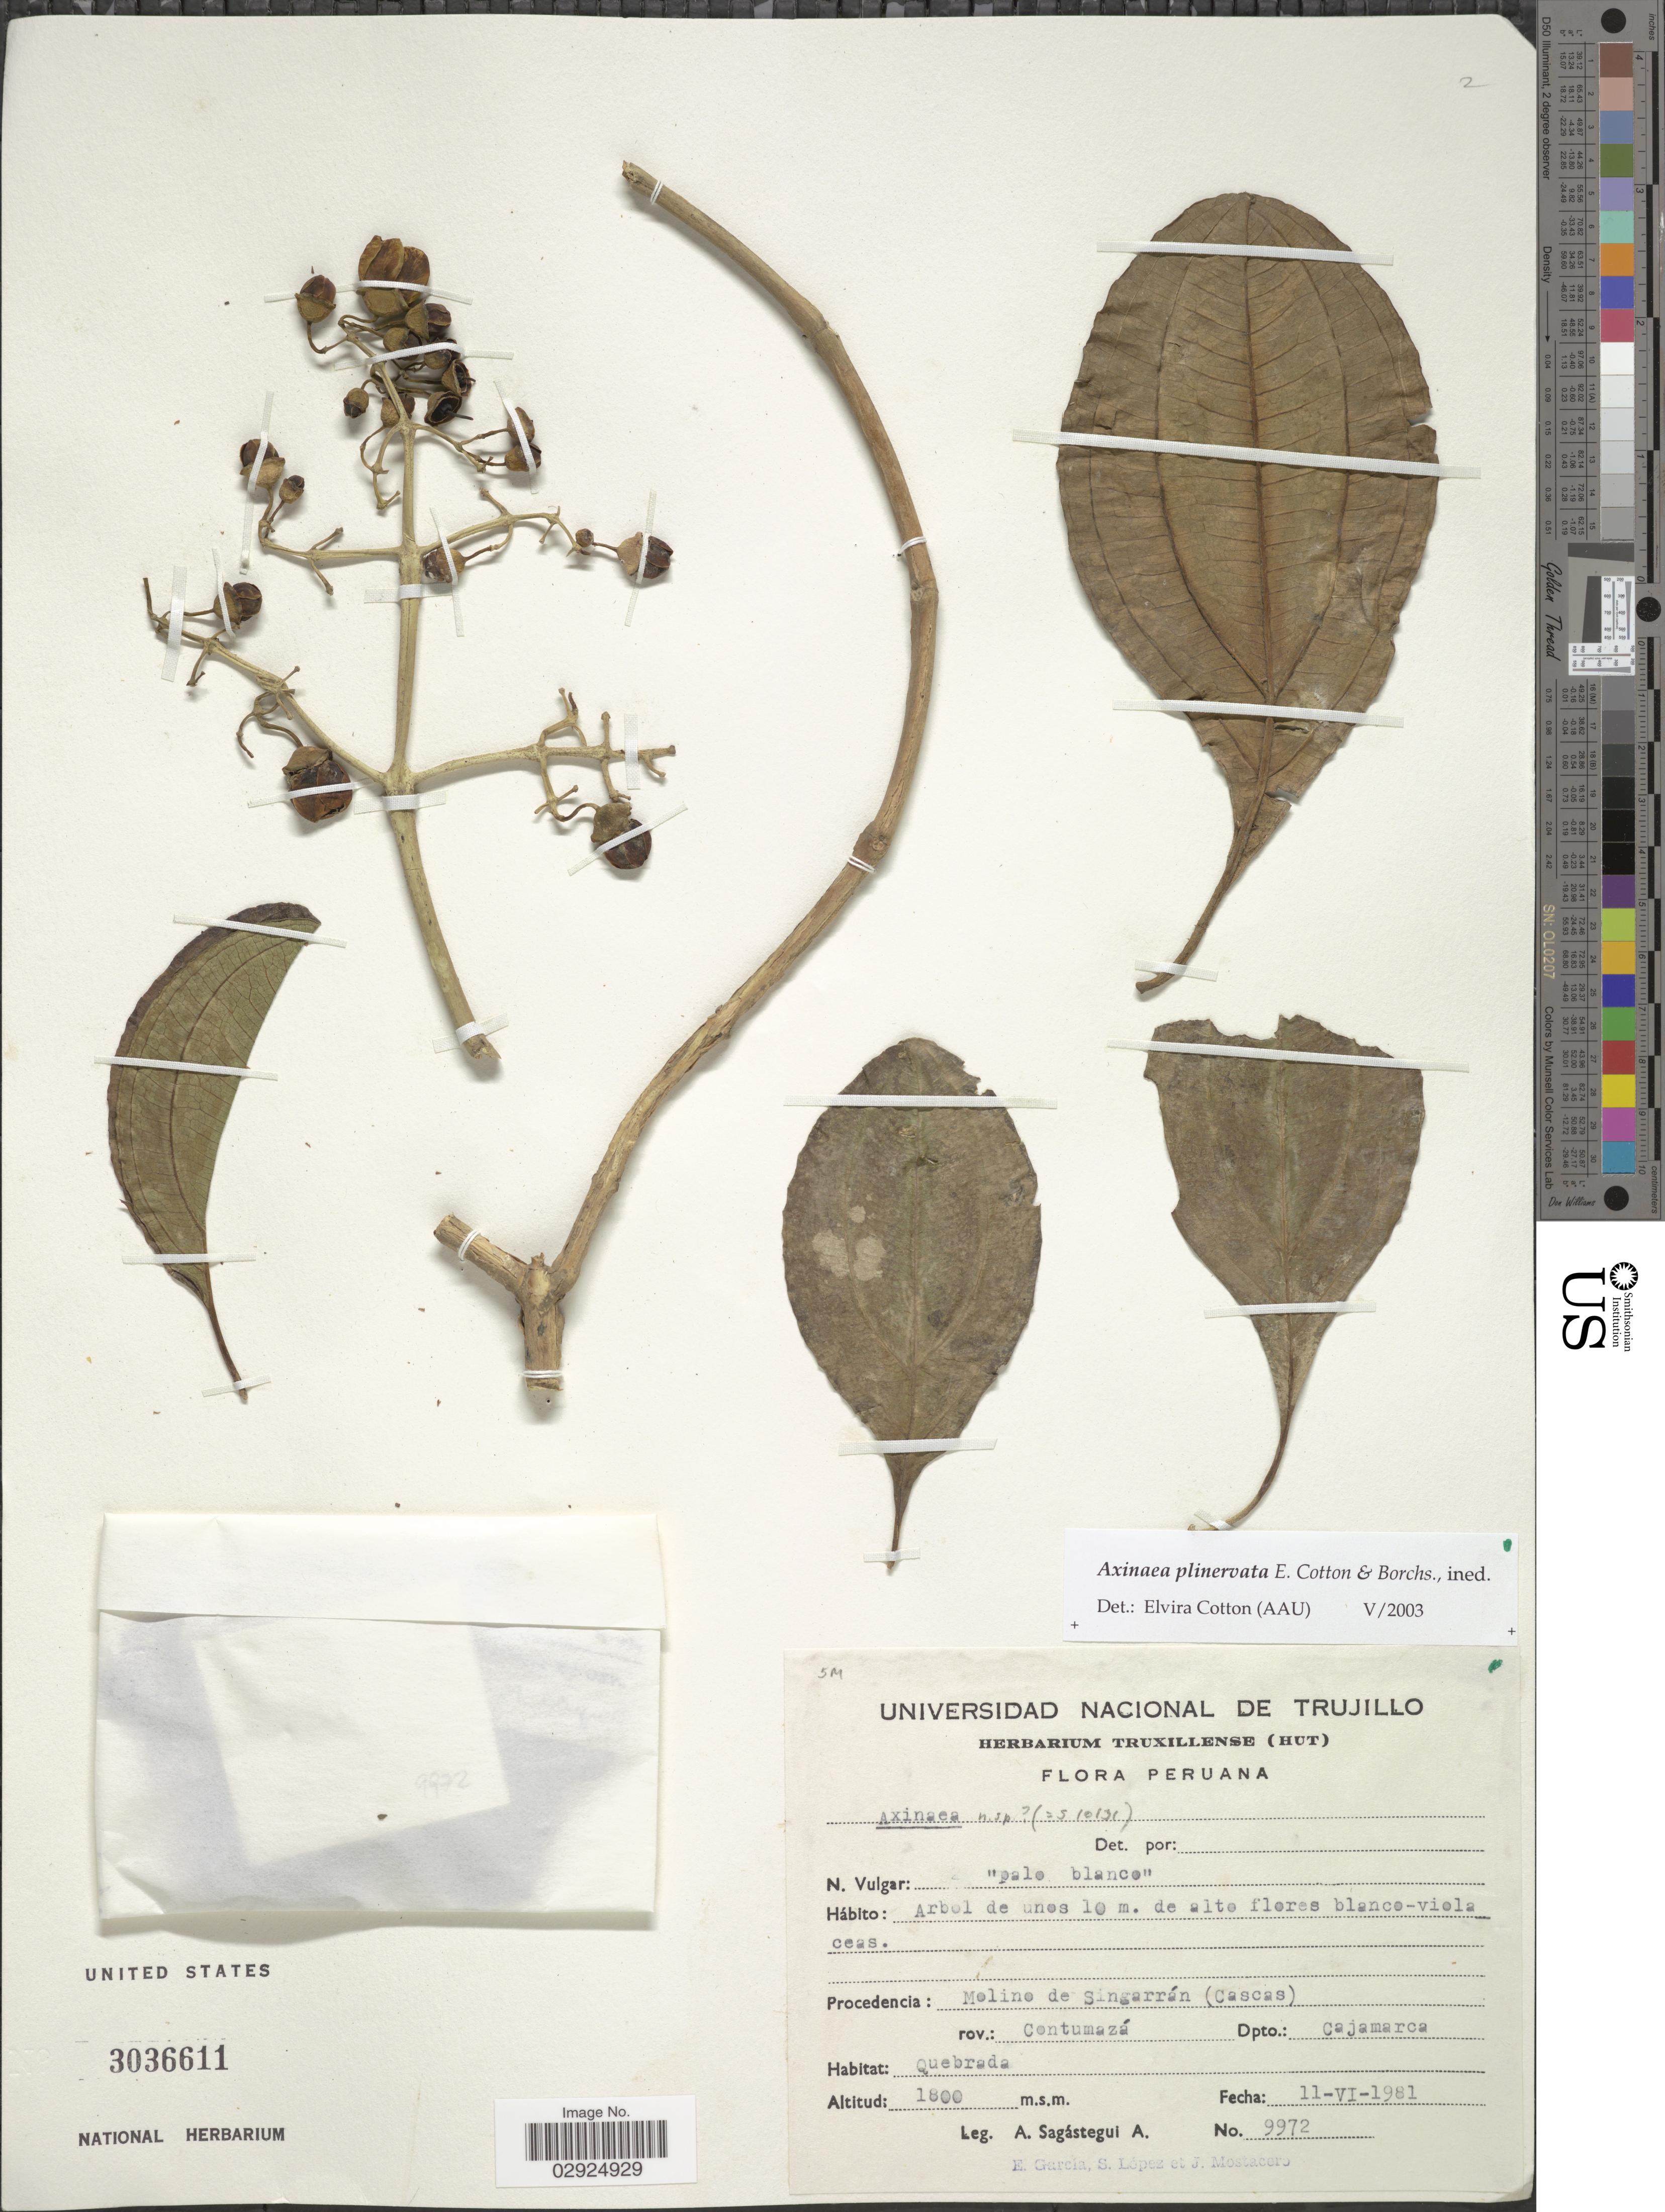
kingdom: Plantae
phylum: Tracheophyta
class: Magnoliopsida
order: Myrtales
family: Melastomataceae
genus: Axinaea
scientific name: Axinaea plinervata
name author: E. Cotton & Borchs.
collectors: A. Sagástegui A., E. García, S. Lopez & J. Mostacero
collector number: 9972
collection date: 1981-06-11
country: Peru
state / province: Cajamarca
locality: Procedencia: Molino de Singarrán (Cascas), Prov.: Contumazá, Dpto.: Cajamarca.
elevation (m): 1800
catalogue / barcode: US 3036611